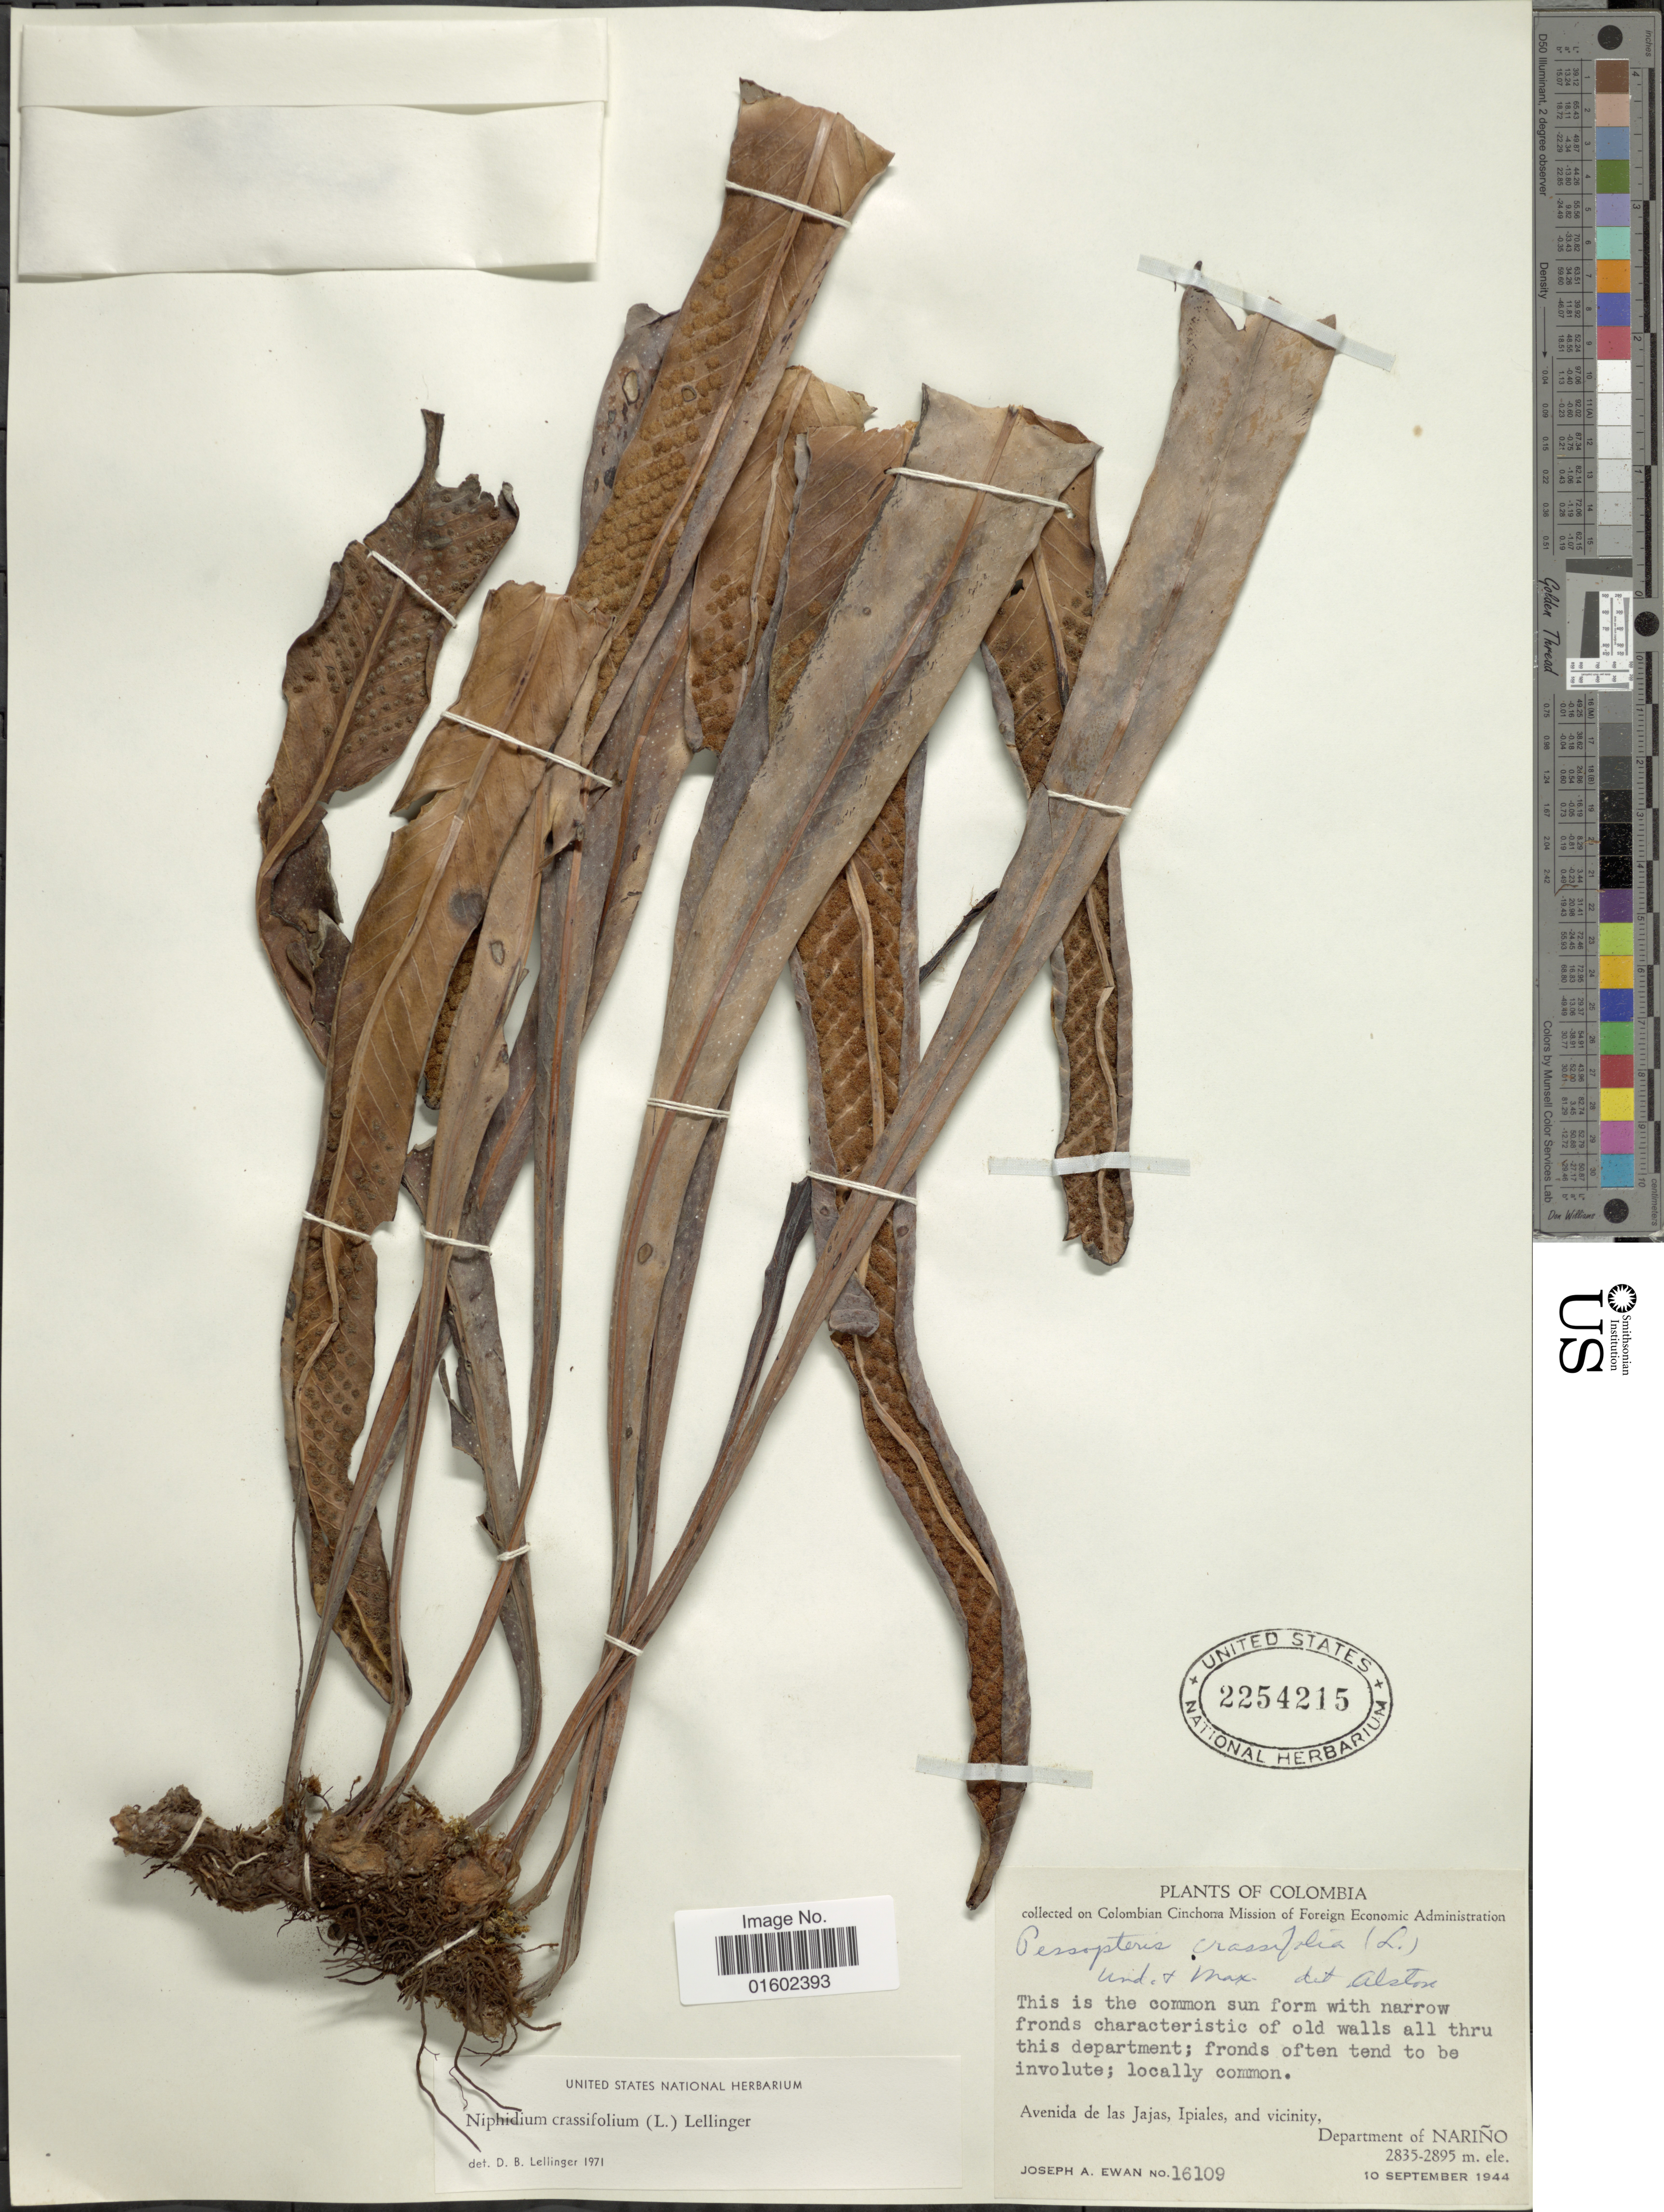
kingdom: Plantae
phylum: Tracheophyta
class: Polypodiopsida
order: Polypodiales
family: Polypodiaceae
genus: Niphidium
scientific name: Niphidium crassifolium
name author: (L.) Lellinger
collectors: J. A. Ewan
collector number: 16109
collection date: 1944-09-10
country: Colombia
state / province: Nariño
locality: Avenda de las Jajas, Ipiales and vicinity, Department of Nariño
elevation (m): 2835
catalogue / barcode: US 2254215